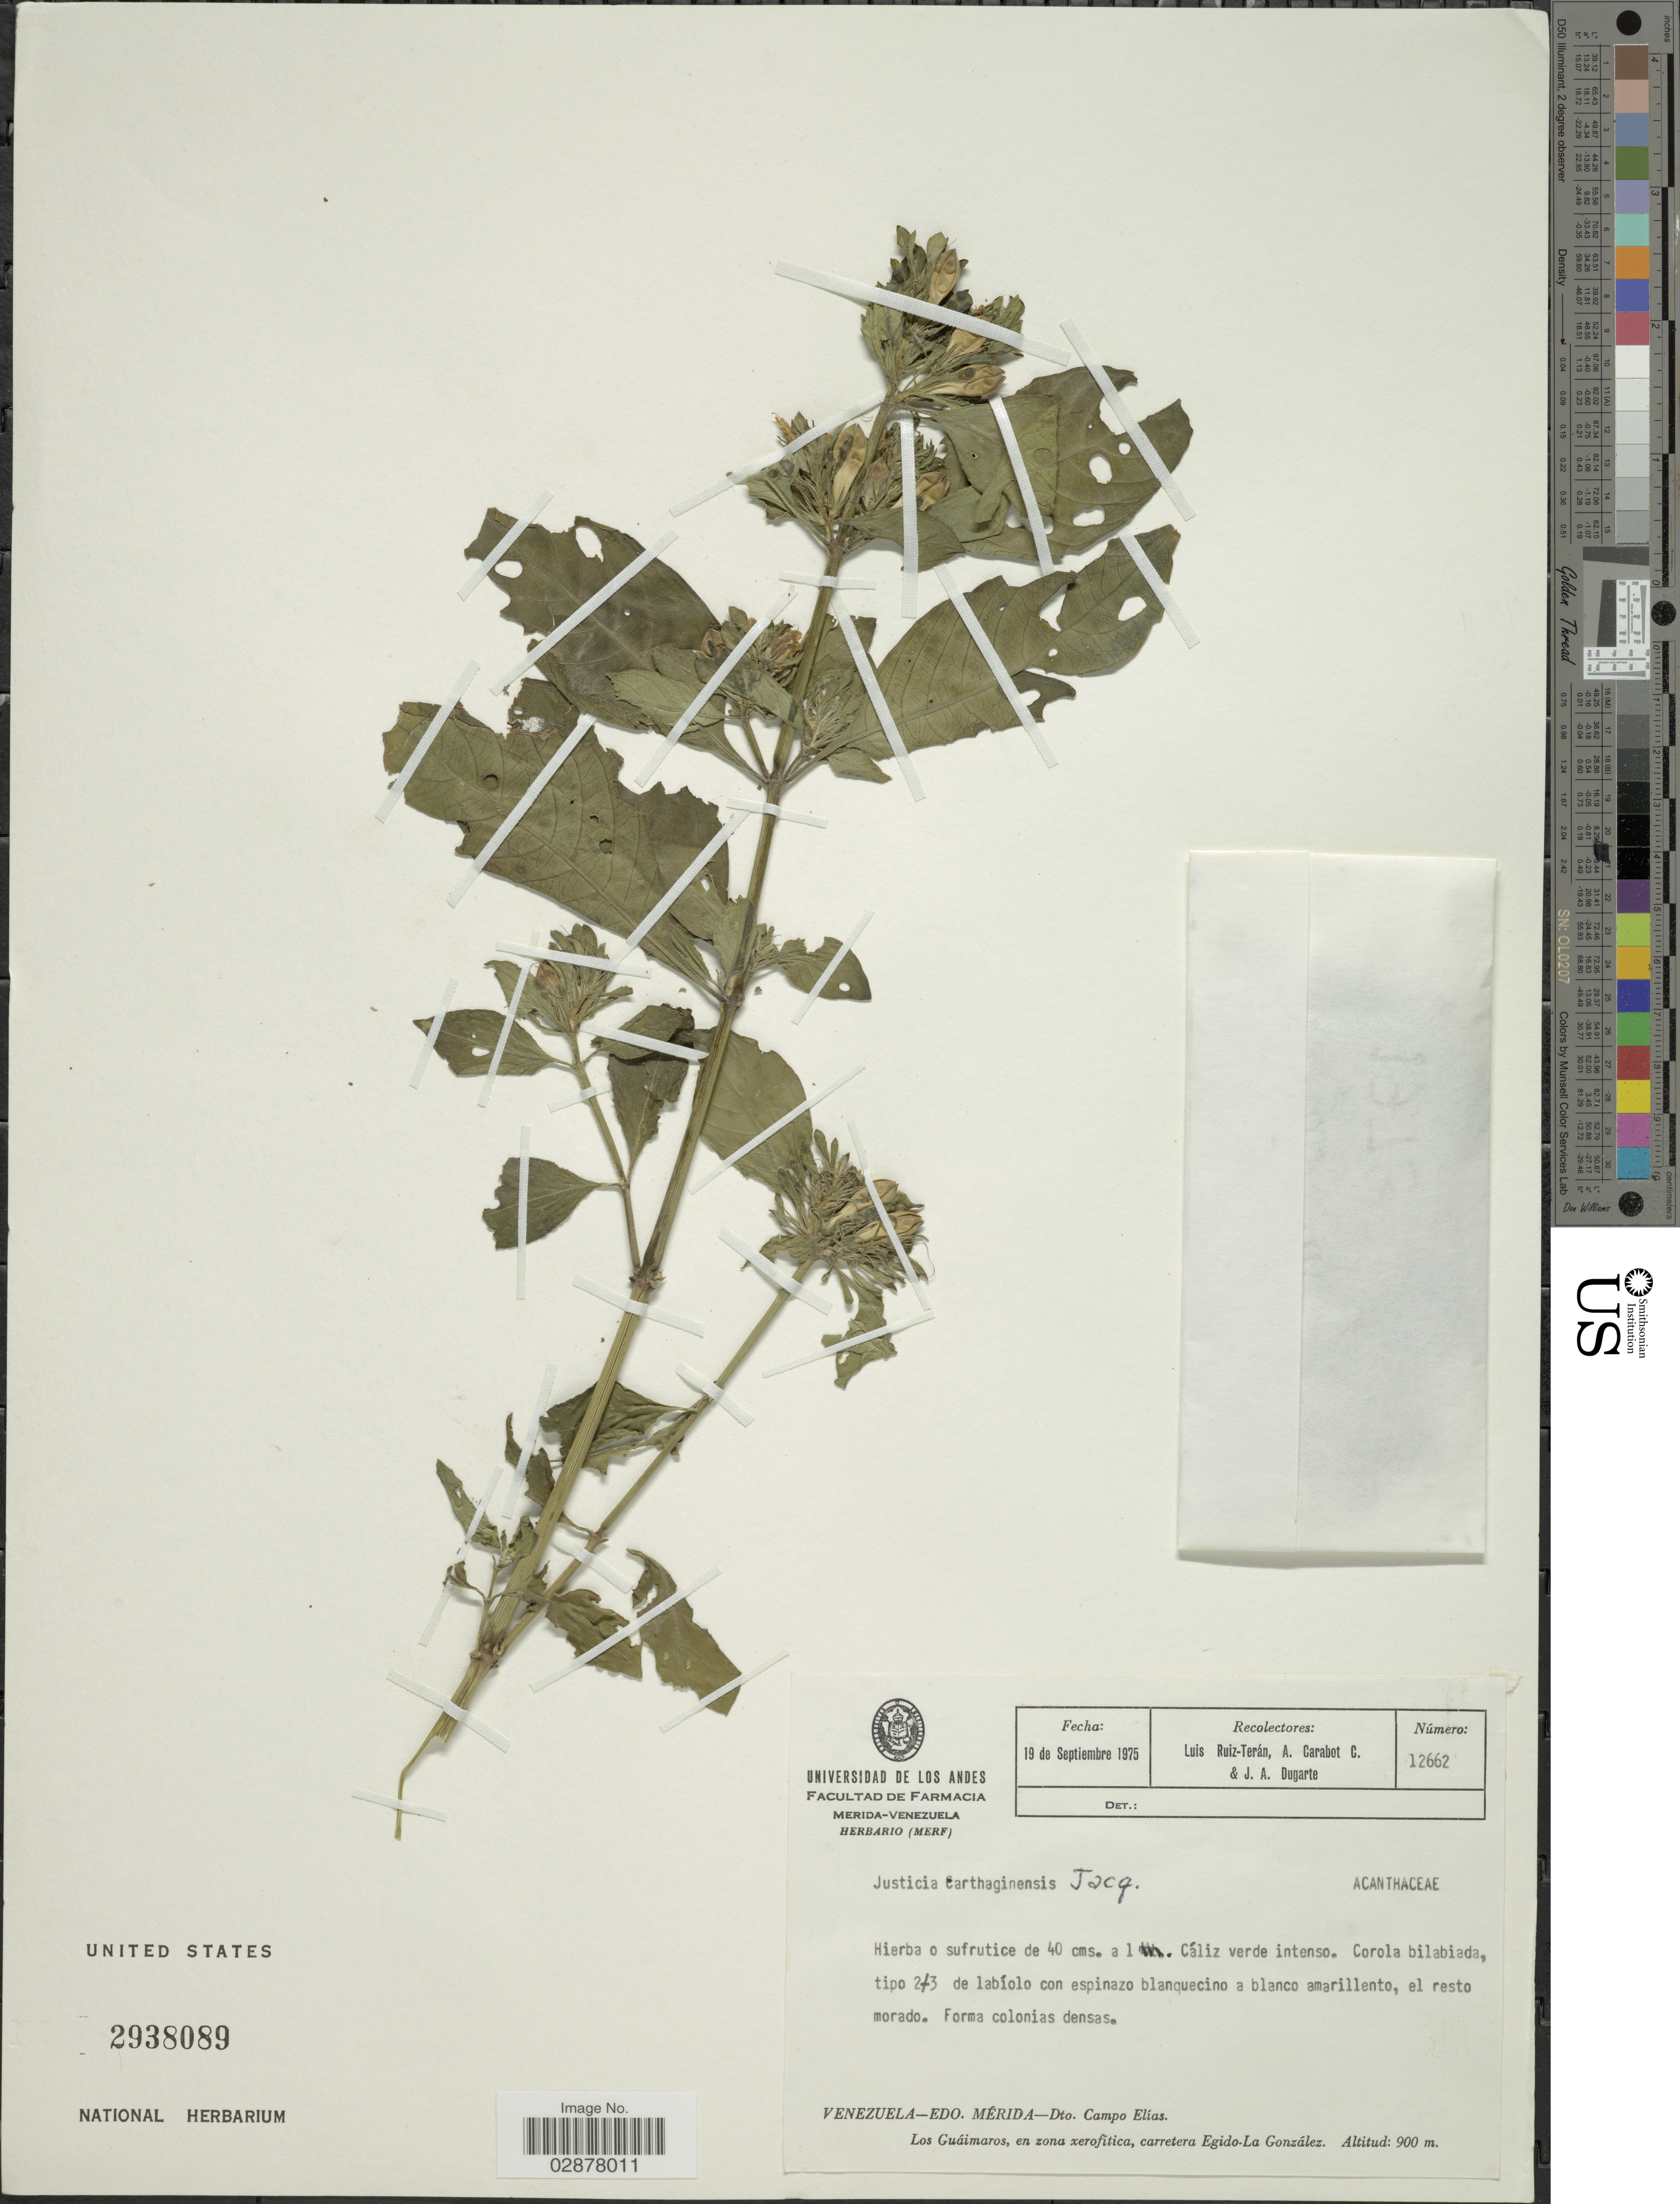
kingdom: Plantae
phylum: Tracheophyta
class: Magnoliopsida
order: Lamiales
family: Acanthaceae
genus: Justicia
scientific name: Justicia carthaginensis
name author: Jacq.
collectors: L. E. Ruíz-Terán, A. Carabot C. & J. Dugarte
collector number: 12662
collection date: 1975-09-19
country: Venezuela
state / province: Mérida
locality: Edo. Mérida, Dto. Campo Elías, Los Guáimaros, en zona xerofitica, carretera Egido-La González.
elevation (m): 900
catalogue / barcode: US 2938089